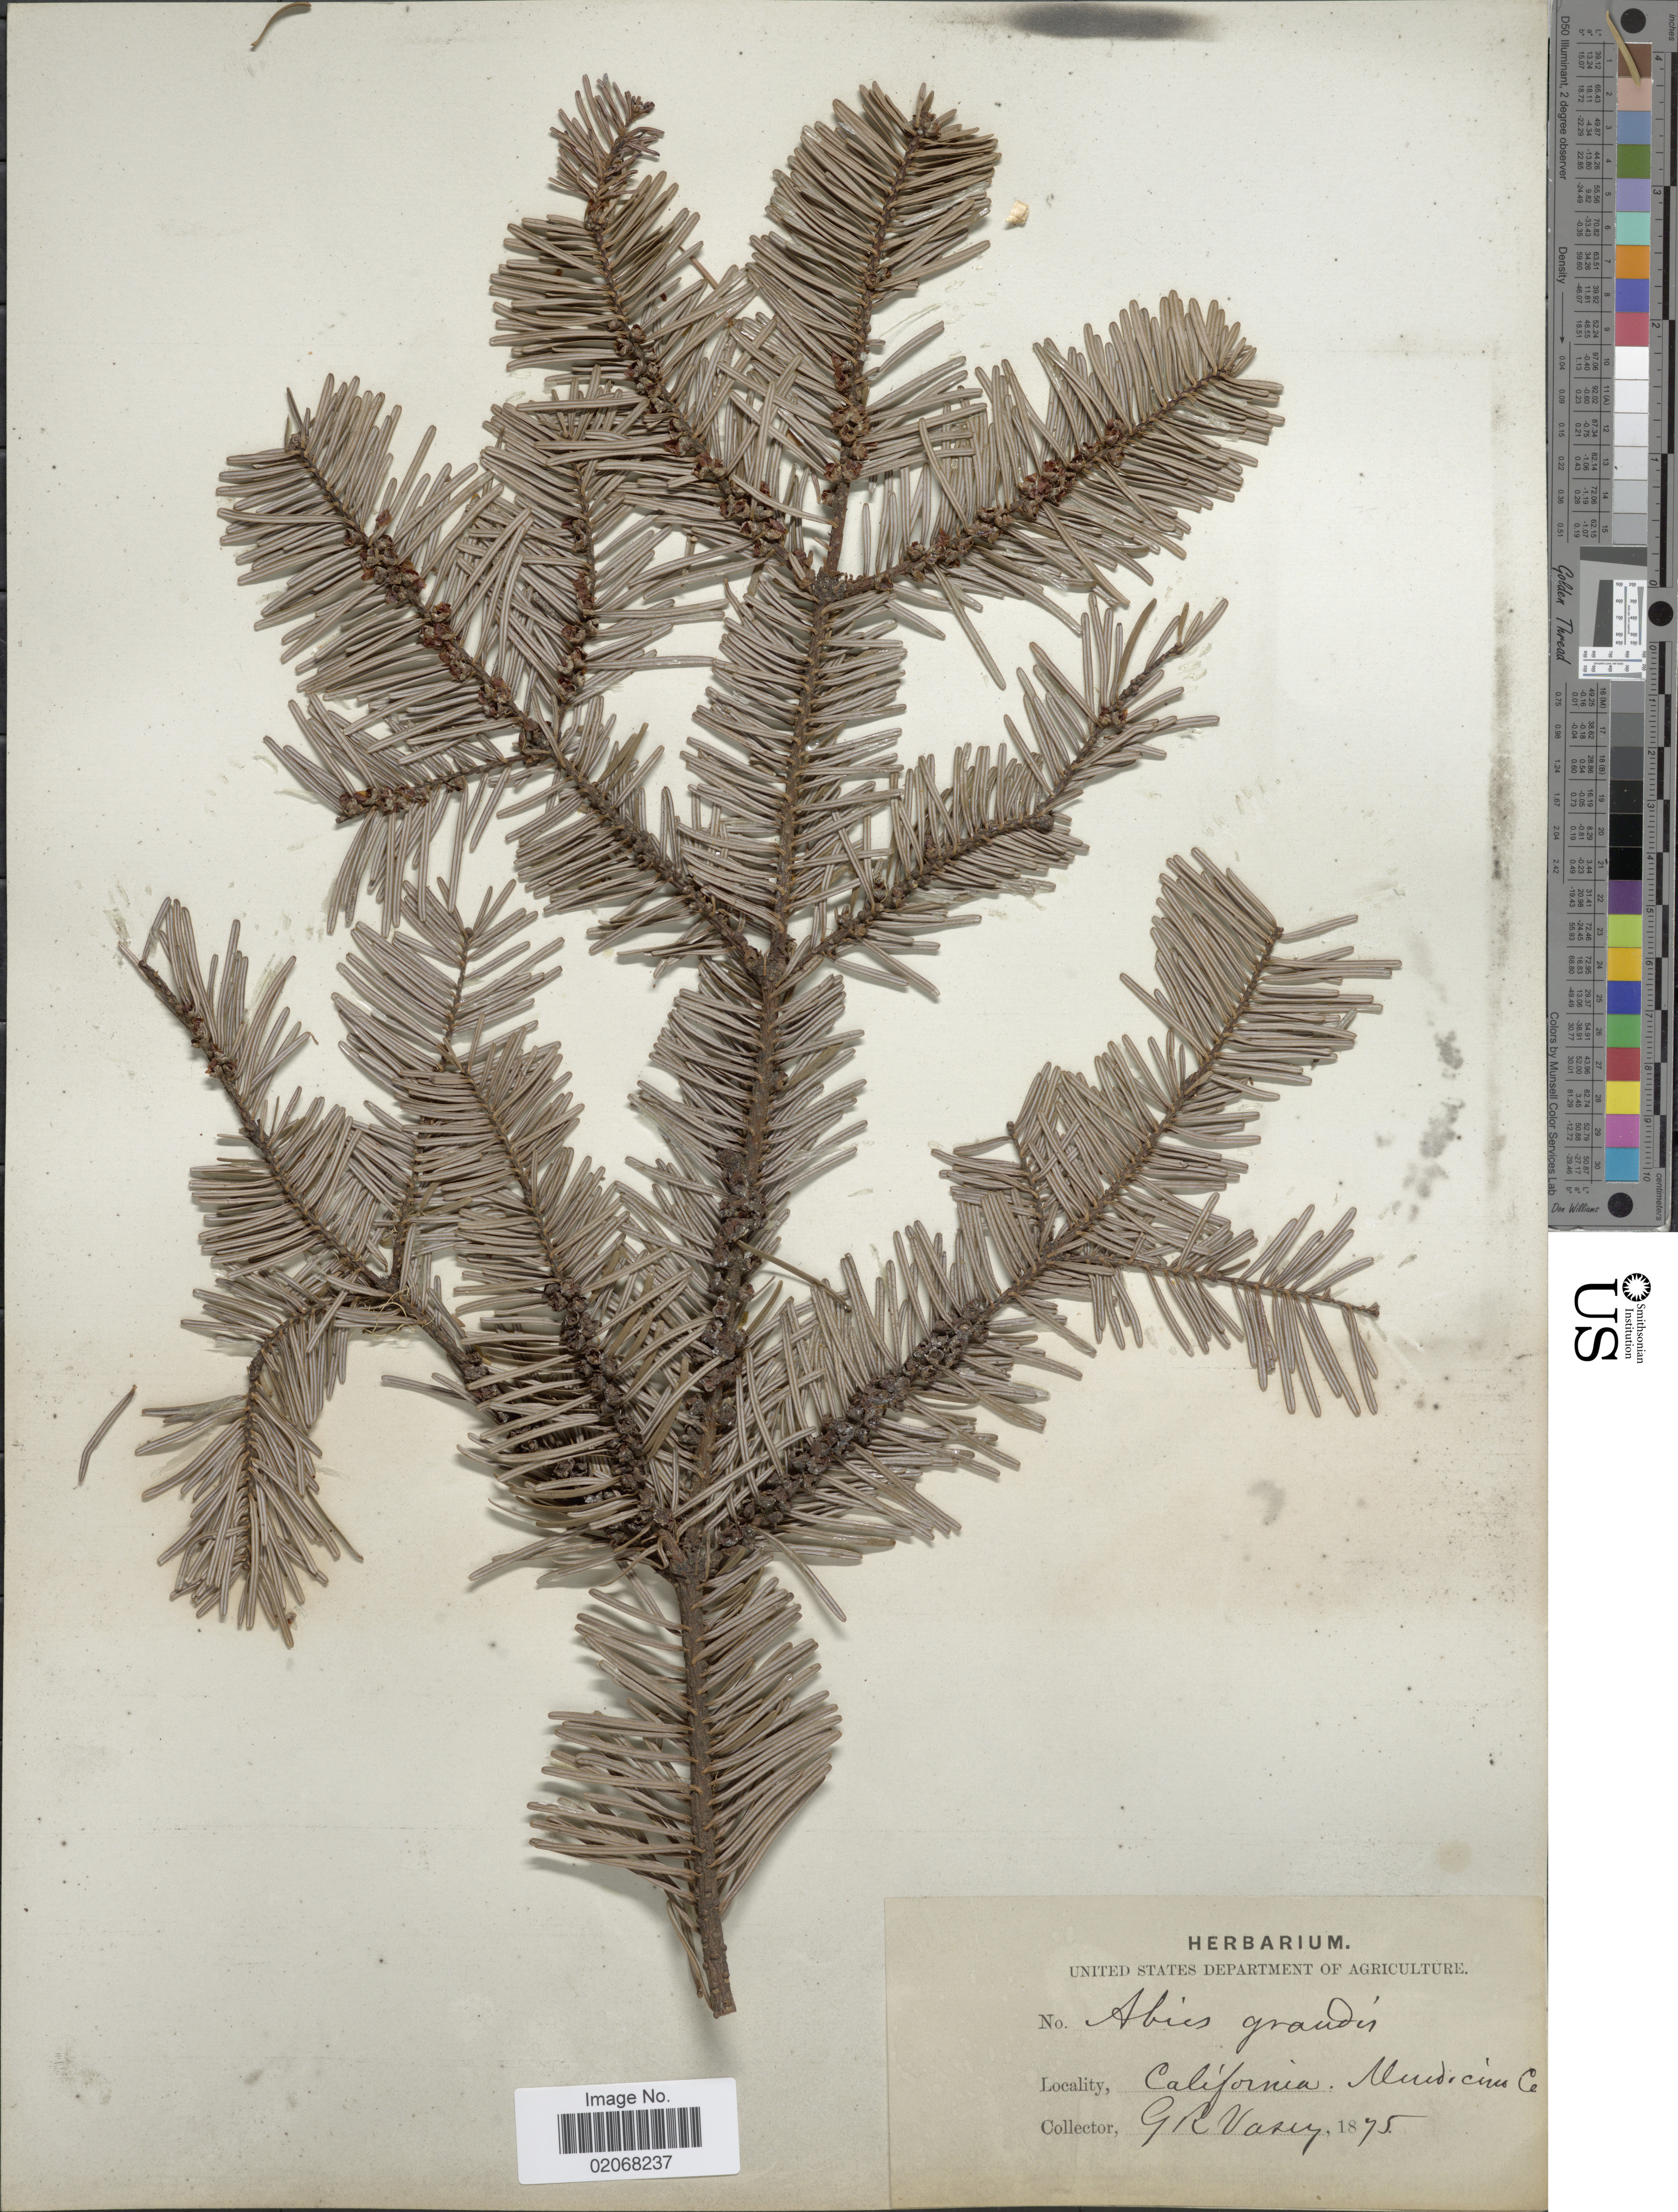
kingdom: Plantae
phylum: Tracheophyta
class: Pinopsida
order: Pinales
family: Pinaceae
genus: Abies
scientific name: Abies grandis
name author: (Douglas ex D. Don) Lindl.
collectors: G. R. Vasey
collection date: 1875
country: United States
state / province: California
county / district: Mendocino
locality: Mendocino Co.